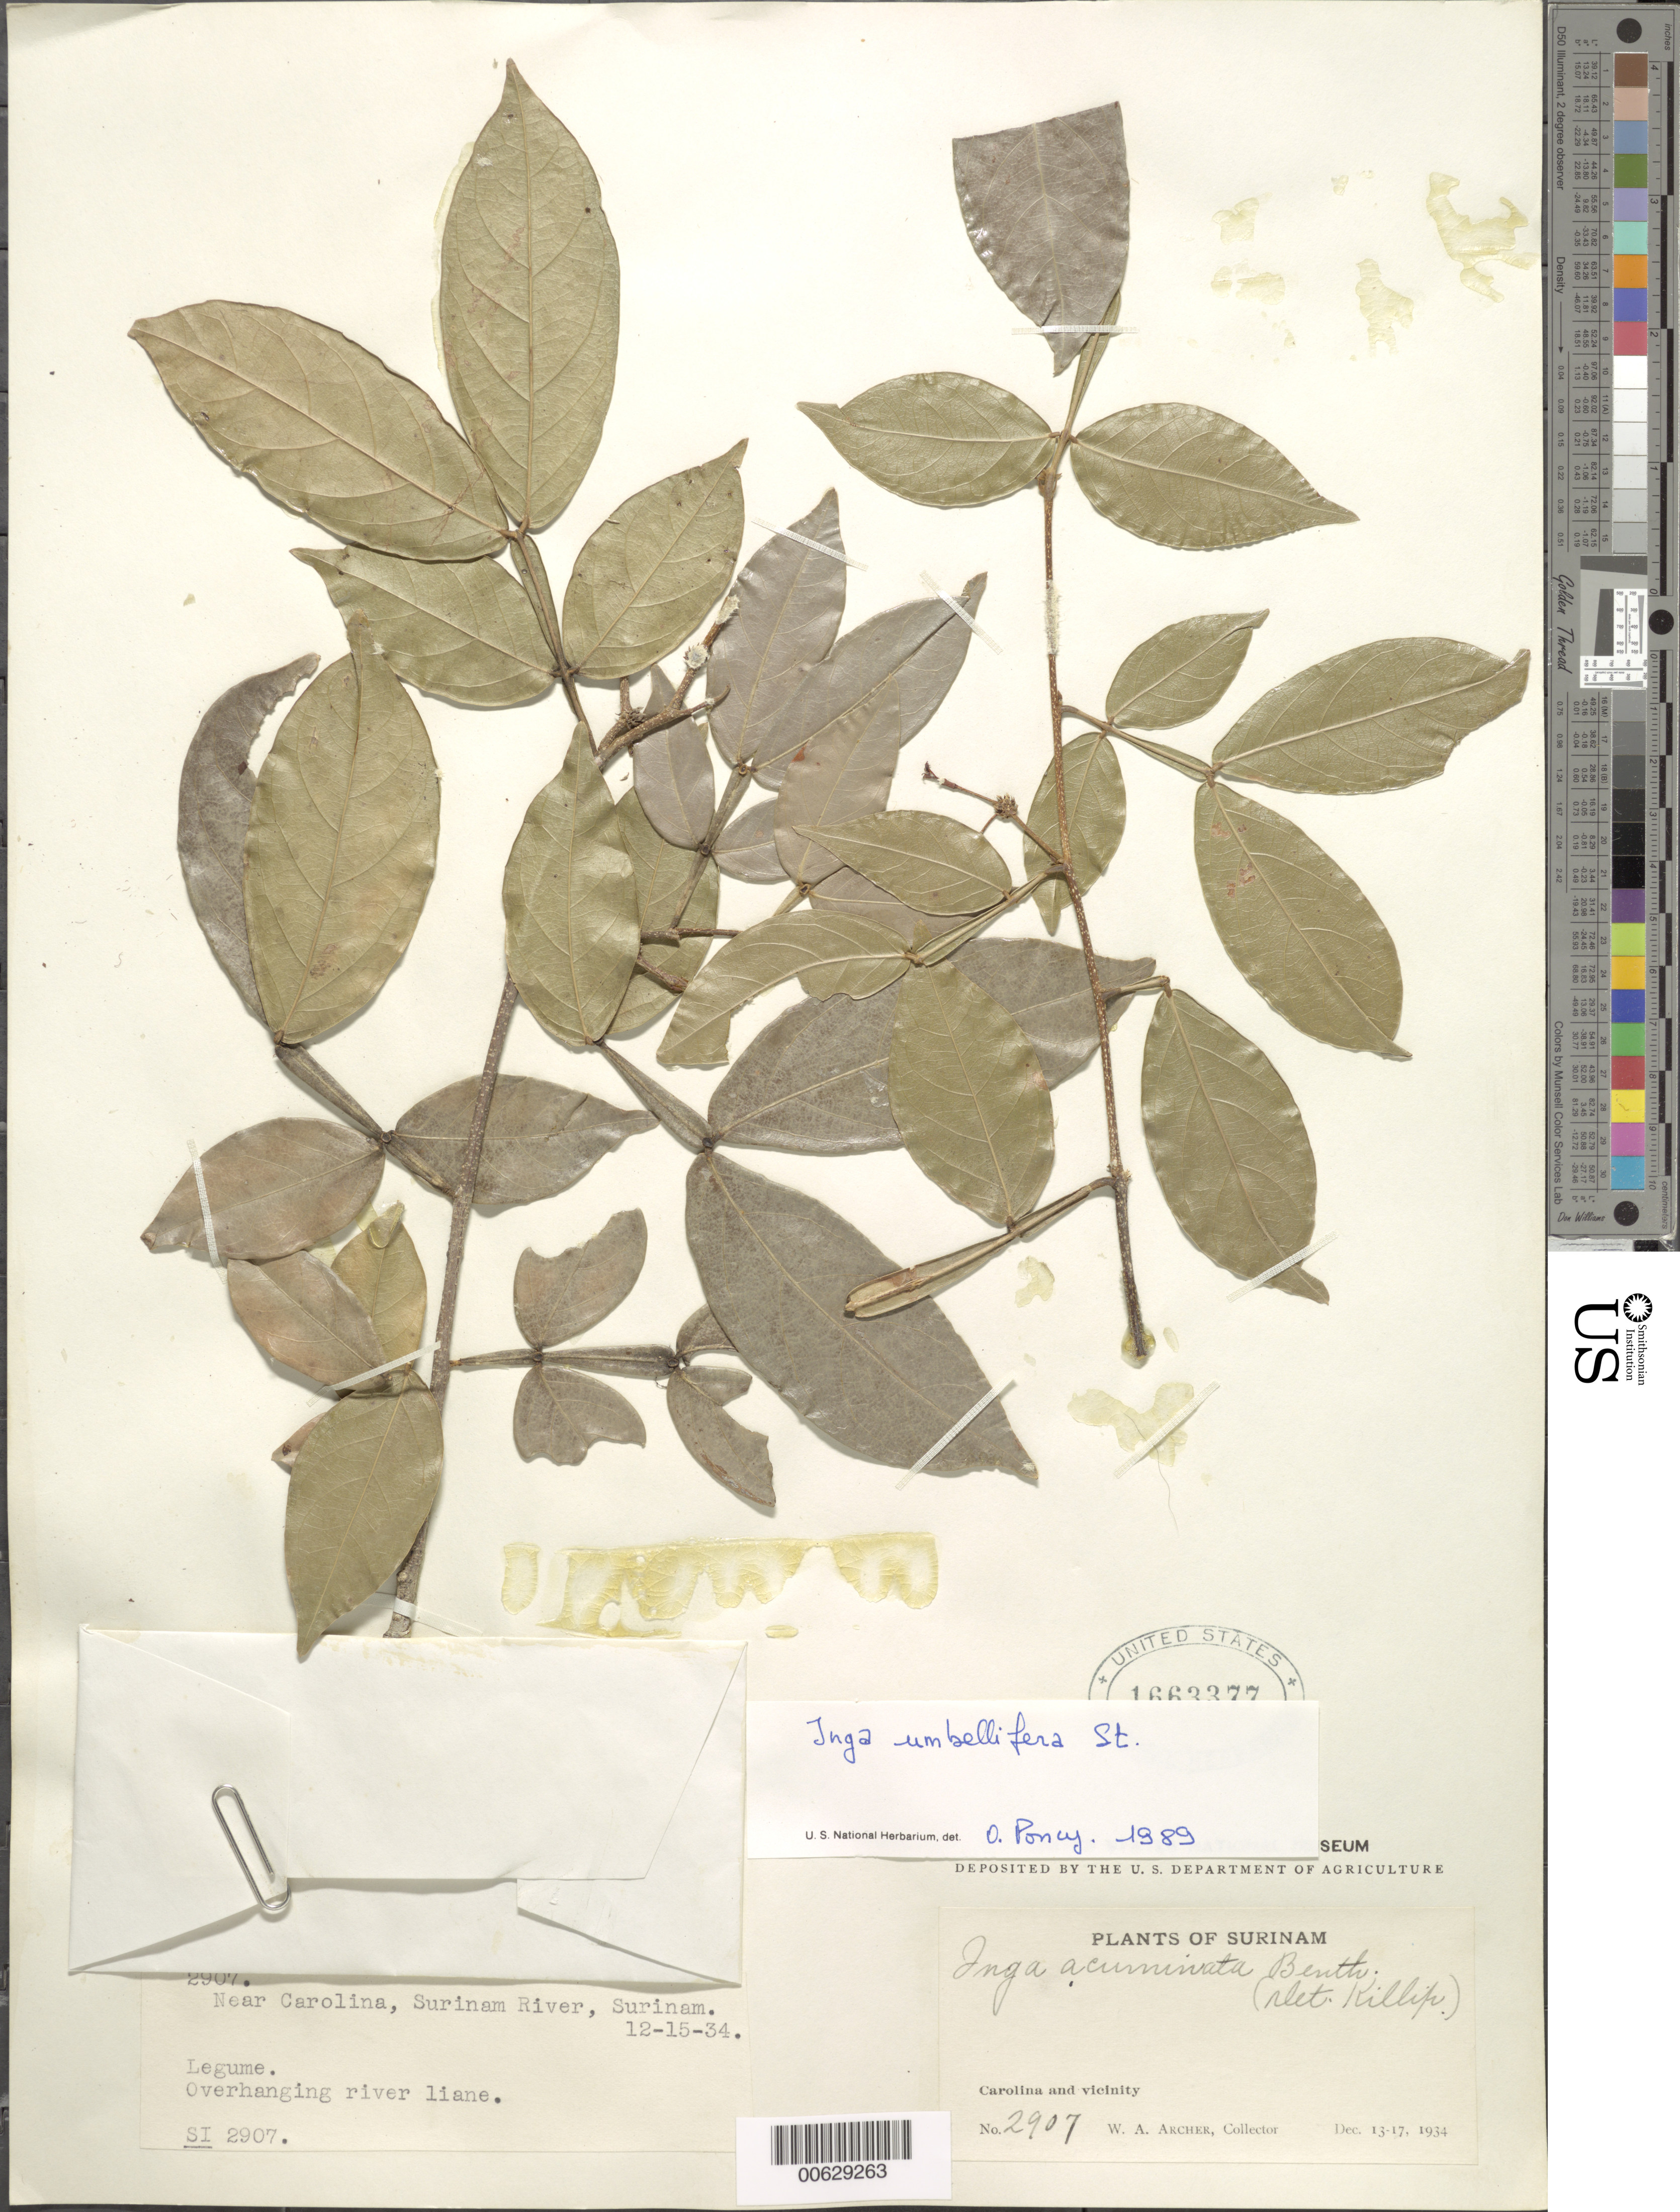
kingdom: Plantae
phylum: Tracheophyta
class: Magnoliopsida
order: Fabales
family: Fabaceae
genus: Inga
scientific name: Inga umbellifera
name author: (Vahl) Steud. ex DC.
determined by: Poncy, O.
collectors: W. A. Archer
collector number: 2907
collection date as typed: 13-Dec-34 to 17-Dec-34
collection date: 1934-12-13/1934-12-17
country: Suriname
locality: Carolina and vicinity, Surinam River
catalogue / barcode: US 1663377